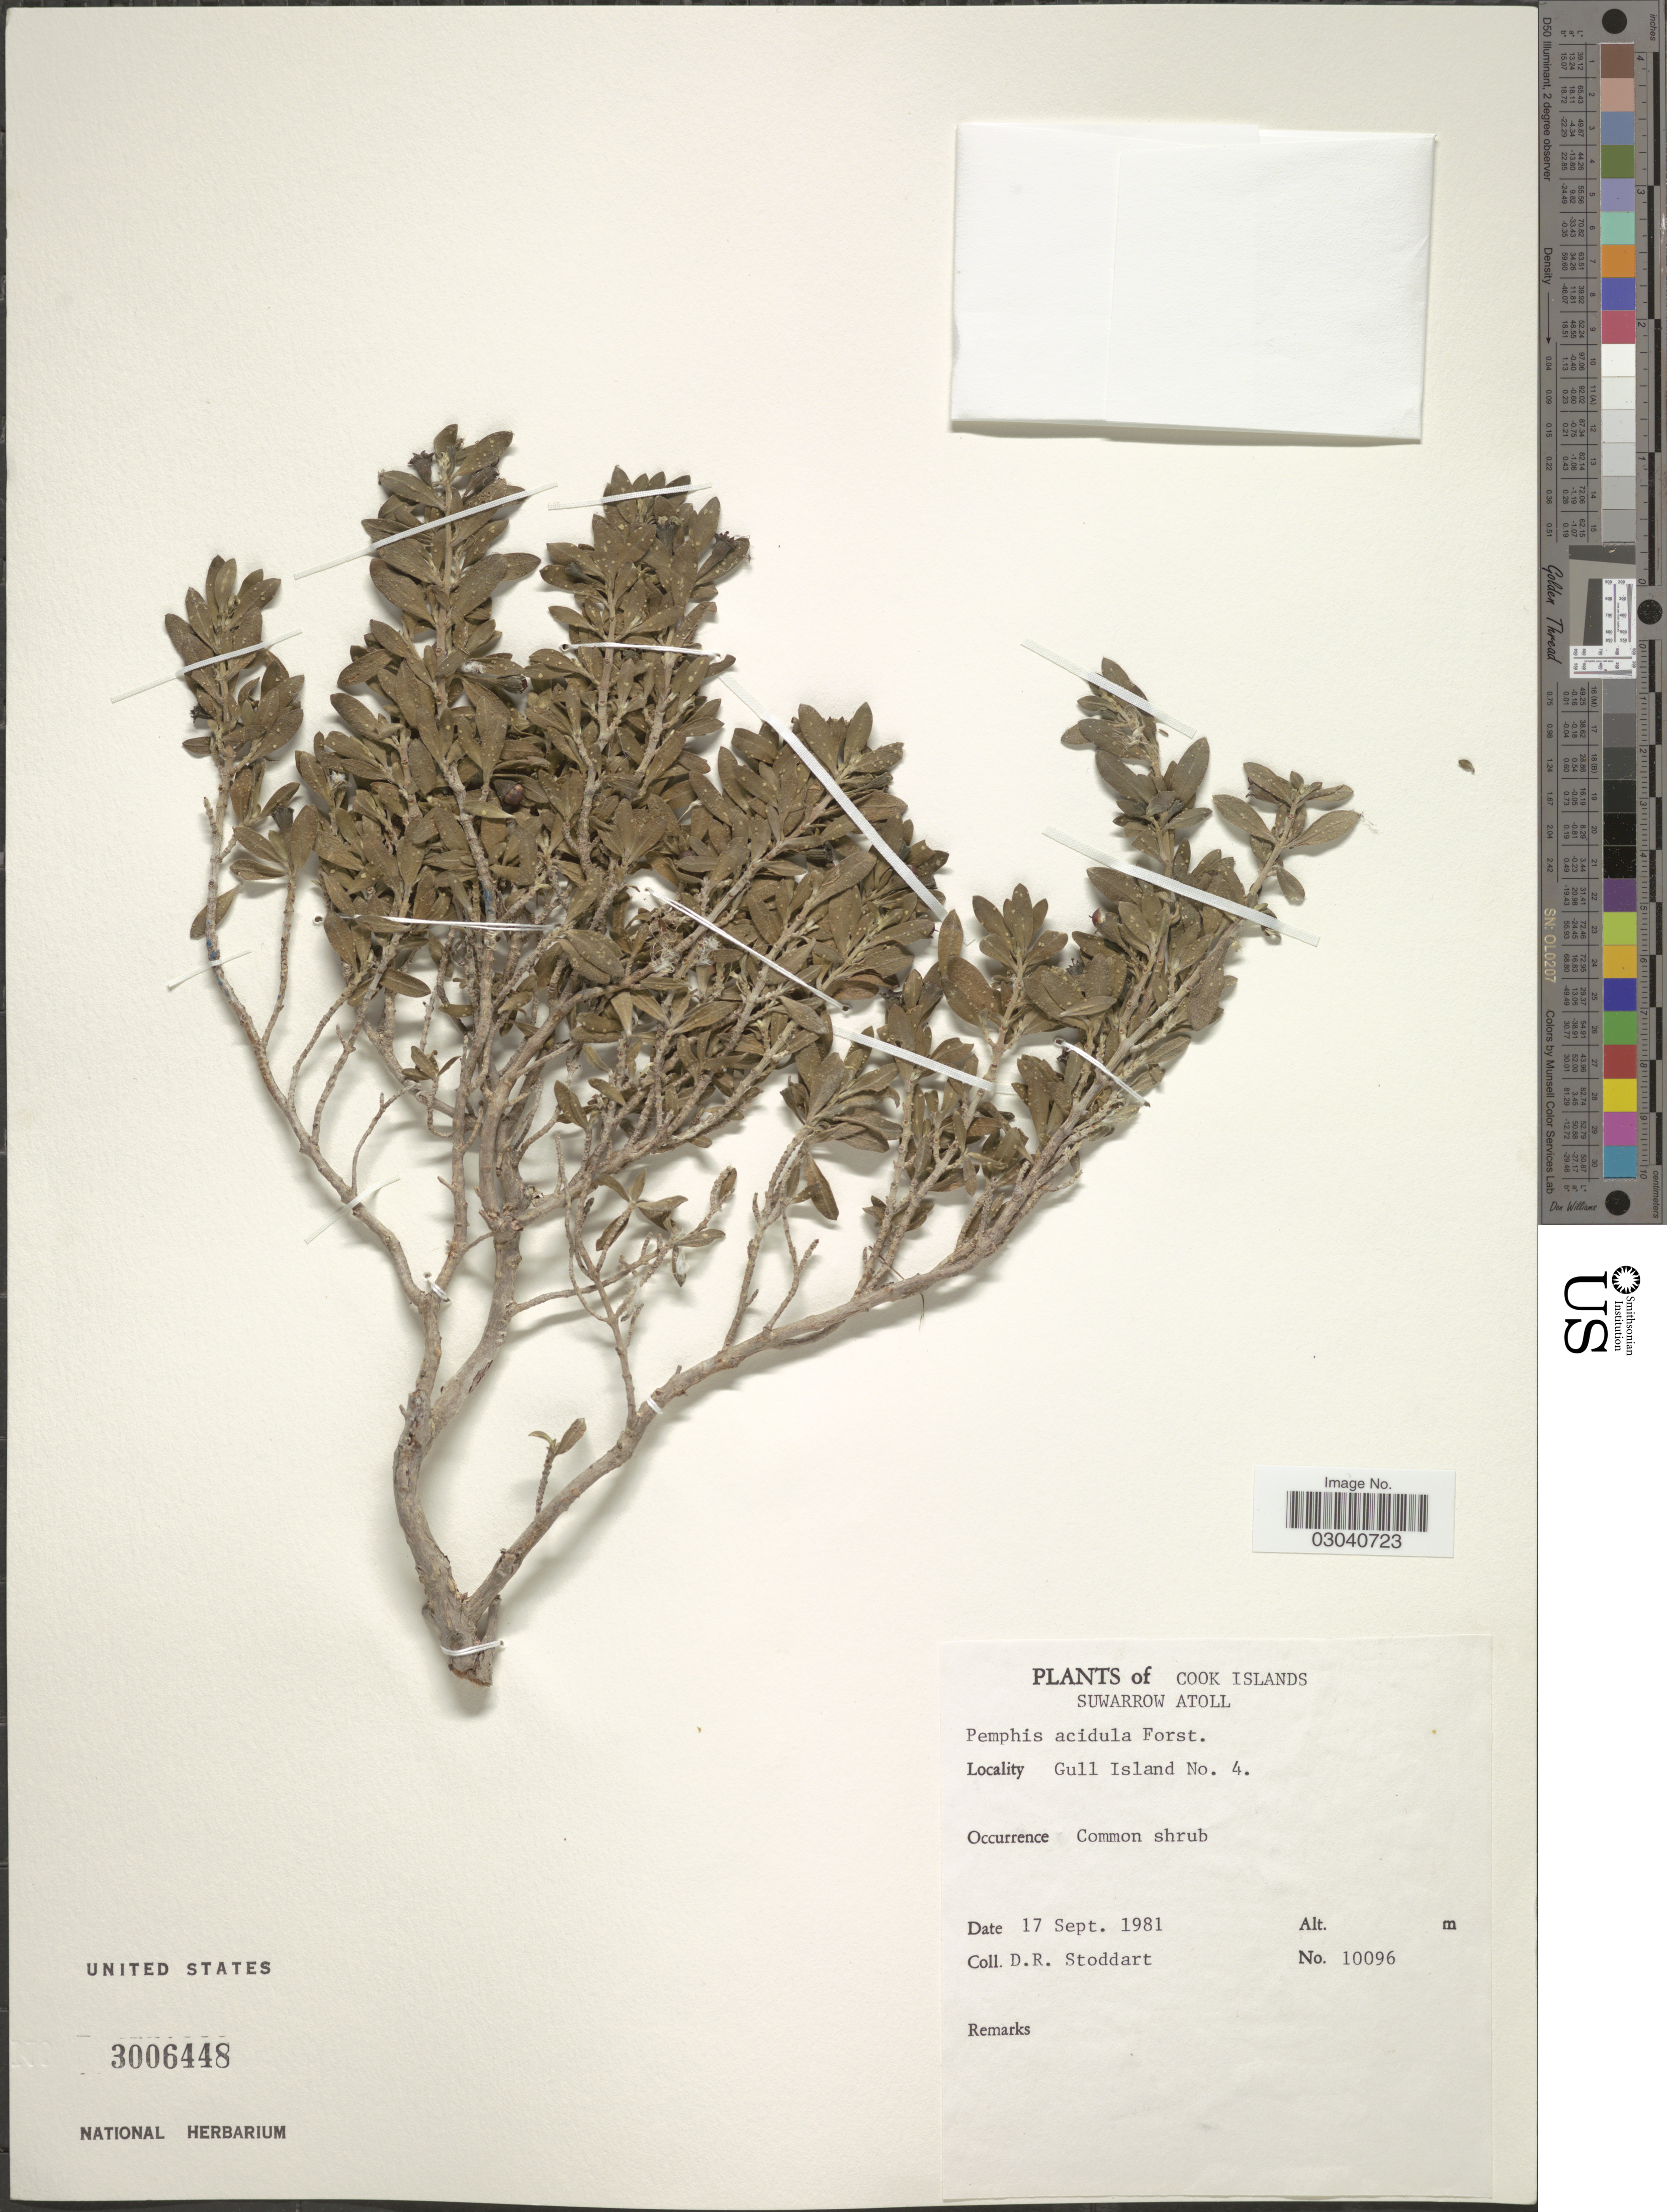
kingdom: Plantae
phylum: Tracheophyta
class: Magnoliopsida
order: Myrtales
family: Lythraceae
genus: Pemphis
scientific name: Pemphis acidula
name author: J.R. Forst. & G. Forst.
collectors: D. R. Stoddart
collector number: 10096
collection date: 1981-09-17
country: Cook Islands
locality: Suwarrow Atoll. Gull Island No. 4.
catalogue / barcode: US 3006448